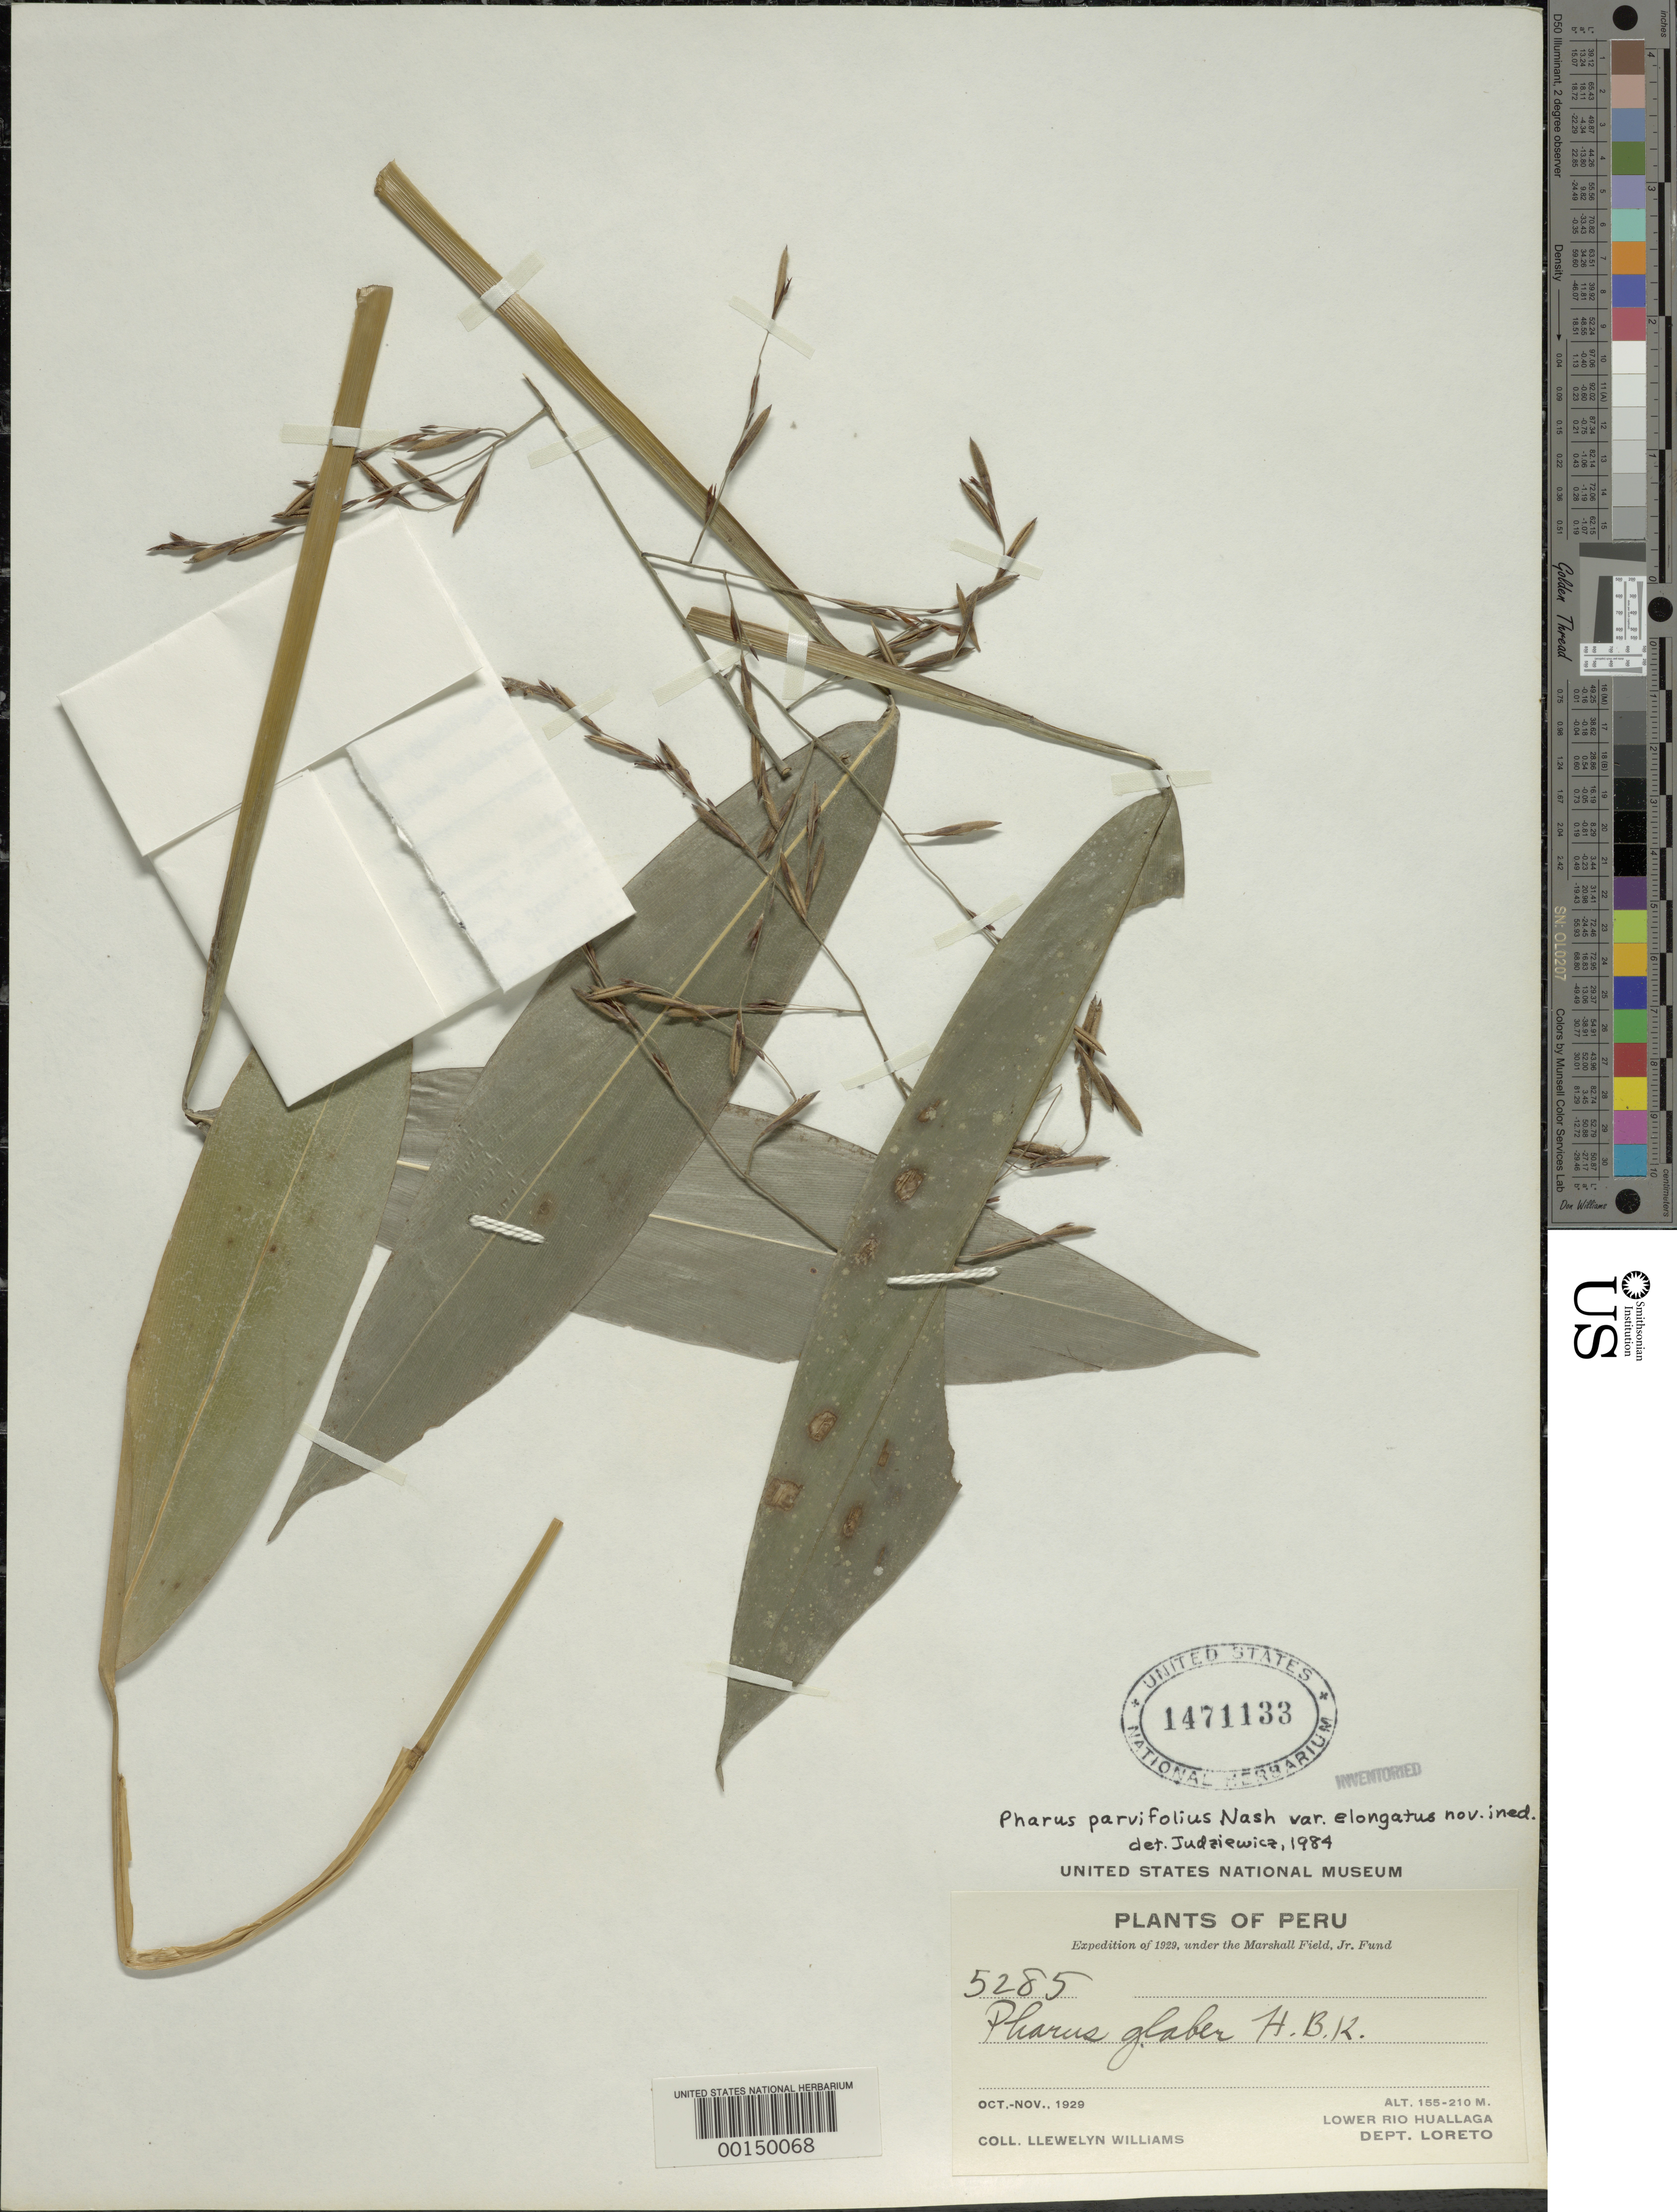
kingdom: Plantae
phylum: Tracheophyta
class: Liliopsida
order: Poales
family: Poaceae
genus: Pharus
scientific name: Pharus parvifolius subsp. elongatus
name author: Judz.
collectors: Ll. Williams & A. H. Alston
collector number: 5285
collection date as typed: Oct 1929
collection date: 1929-10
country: Peru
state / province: Loreto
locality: Rio huallaga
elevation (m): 155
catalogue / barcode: US 1471133